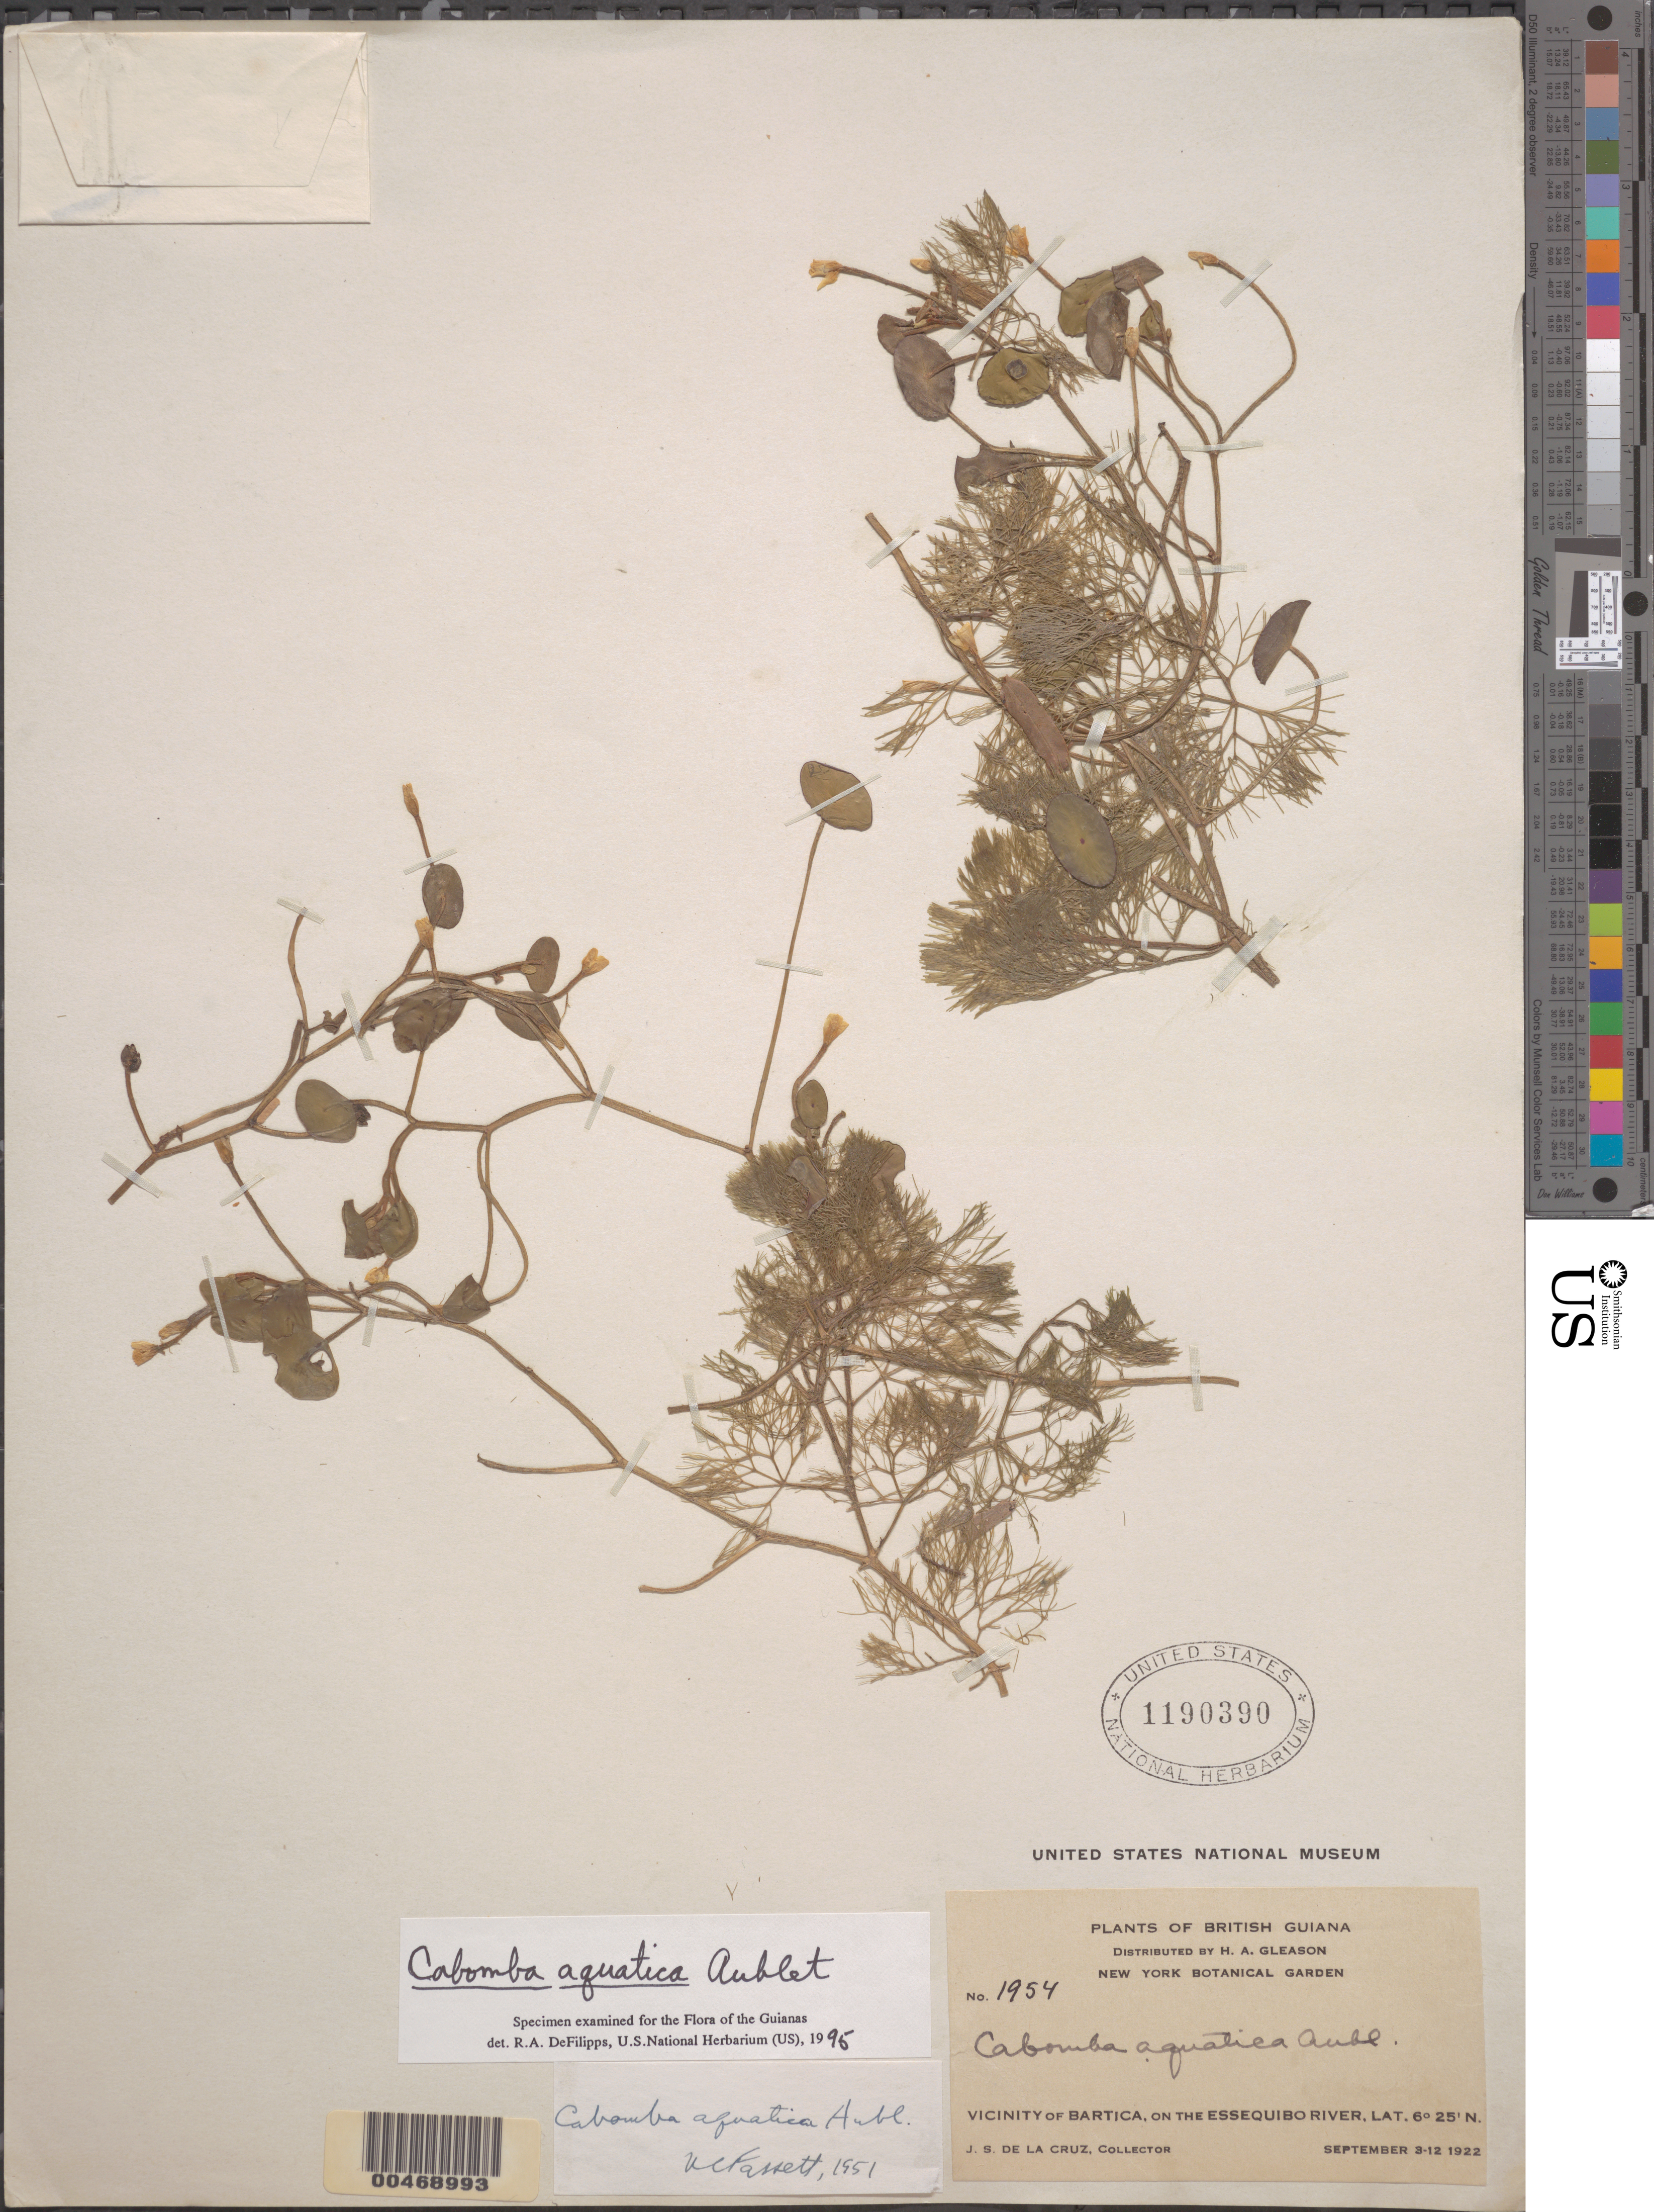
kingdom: Plantae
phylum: Tracheophyta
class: Magnoliopsida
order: Nymphaeales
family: Cabombaceae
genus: Cabomba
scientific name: Cabomba aquatica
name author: Aubl.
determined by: DeFilipps, R. A.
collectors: J. S. de la Cruz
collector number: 1954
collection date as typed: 3-Sep-22 to 12-Sep-22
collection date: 1922-09-03/1922-09-12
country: Guyana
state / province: Cuyuni-Mazaruni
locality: Bartica, vic., on the Essequibo River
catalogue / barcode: US 1190390